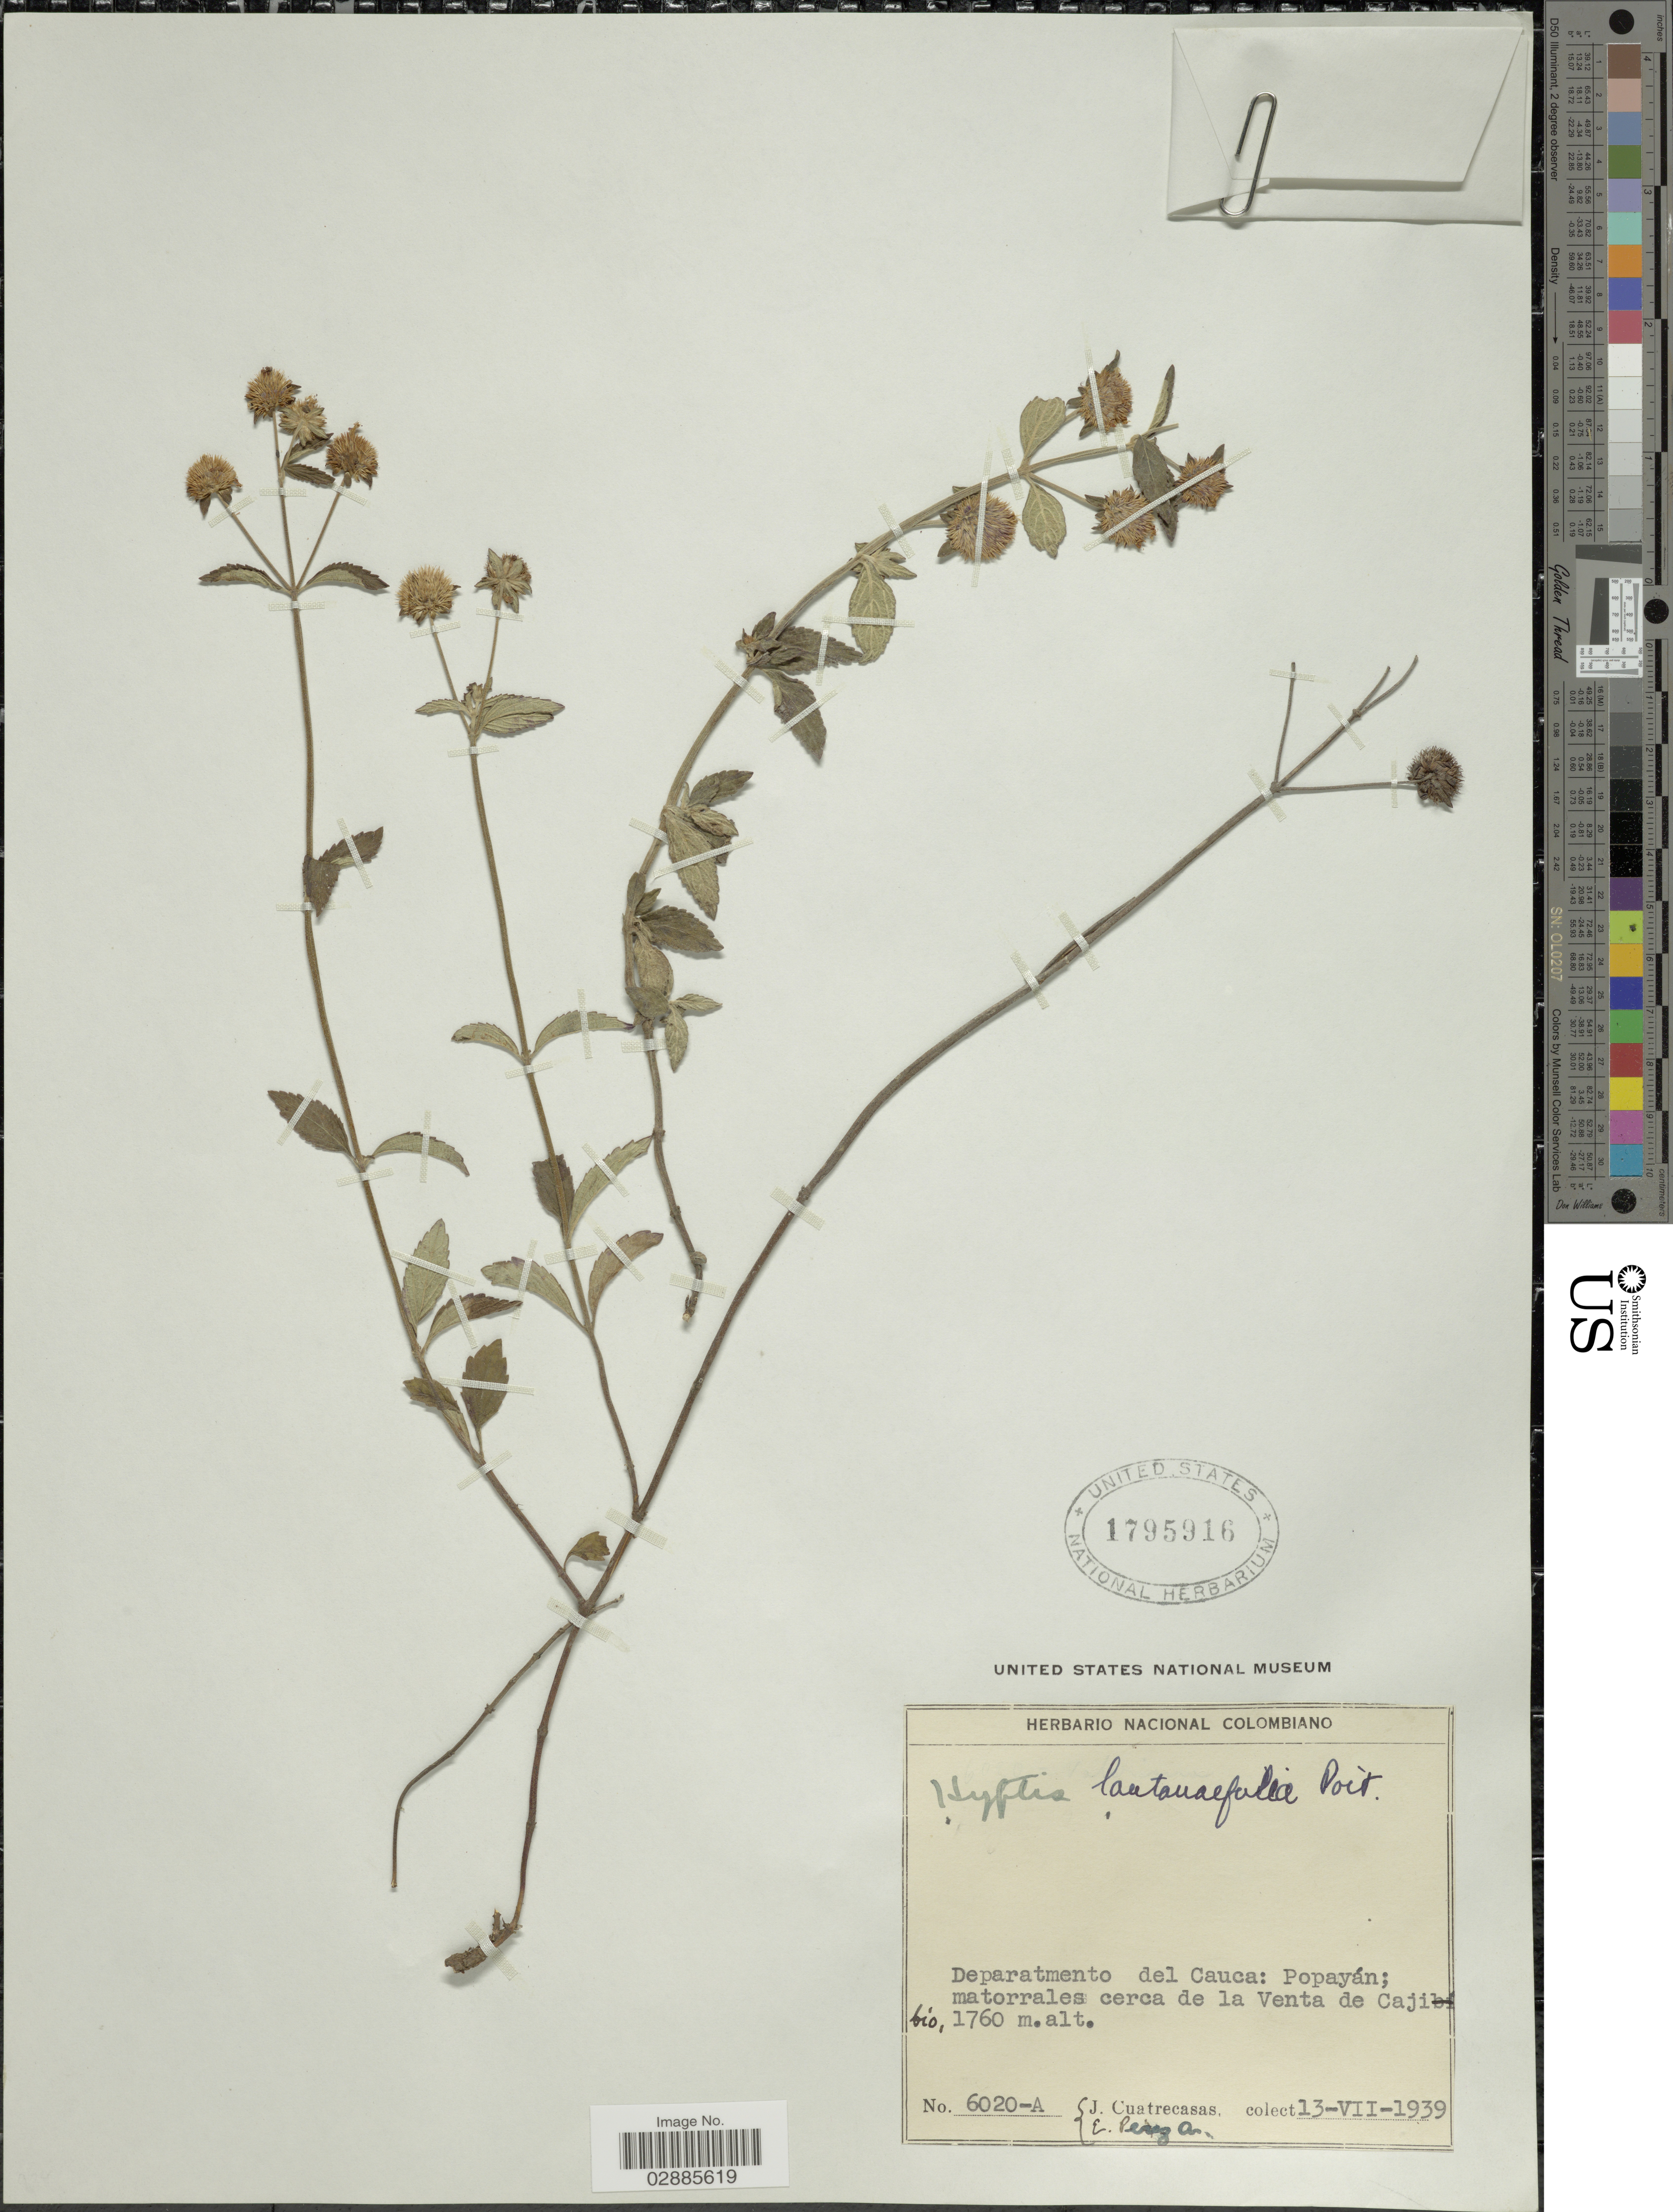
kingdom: Plantae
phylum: Tracheophyta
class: Magnoliopsida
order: Lamiales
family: Lamiaceae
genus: Hyptis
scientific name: Hyptis lantanifolia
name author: Poit.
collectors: J. Cuatrecasas & E. Perez-A.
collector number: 6020-A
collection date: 1939-07-13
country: Colombia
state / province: Cauca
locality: Deparatmento del Cauca: Popayán; matorrales cerca de la Venta de Cajibio.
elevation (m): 1760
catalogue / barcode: US 1795916